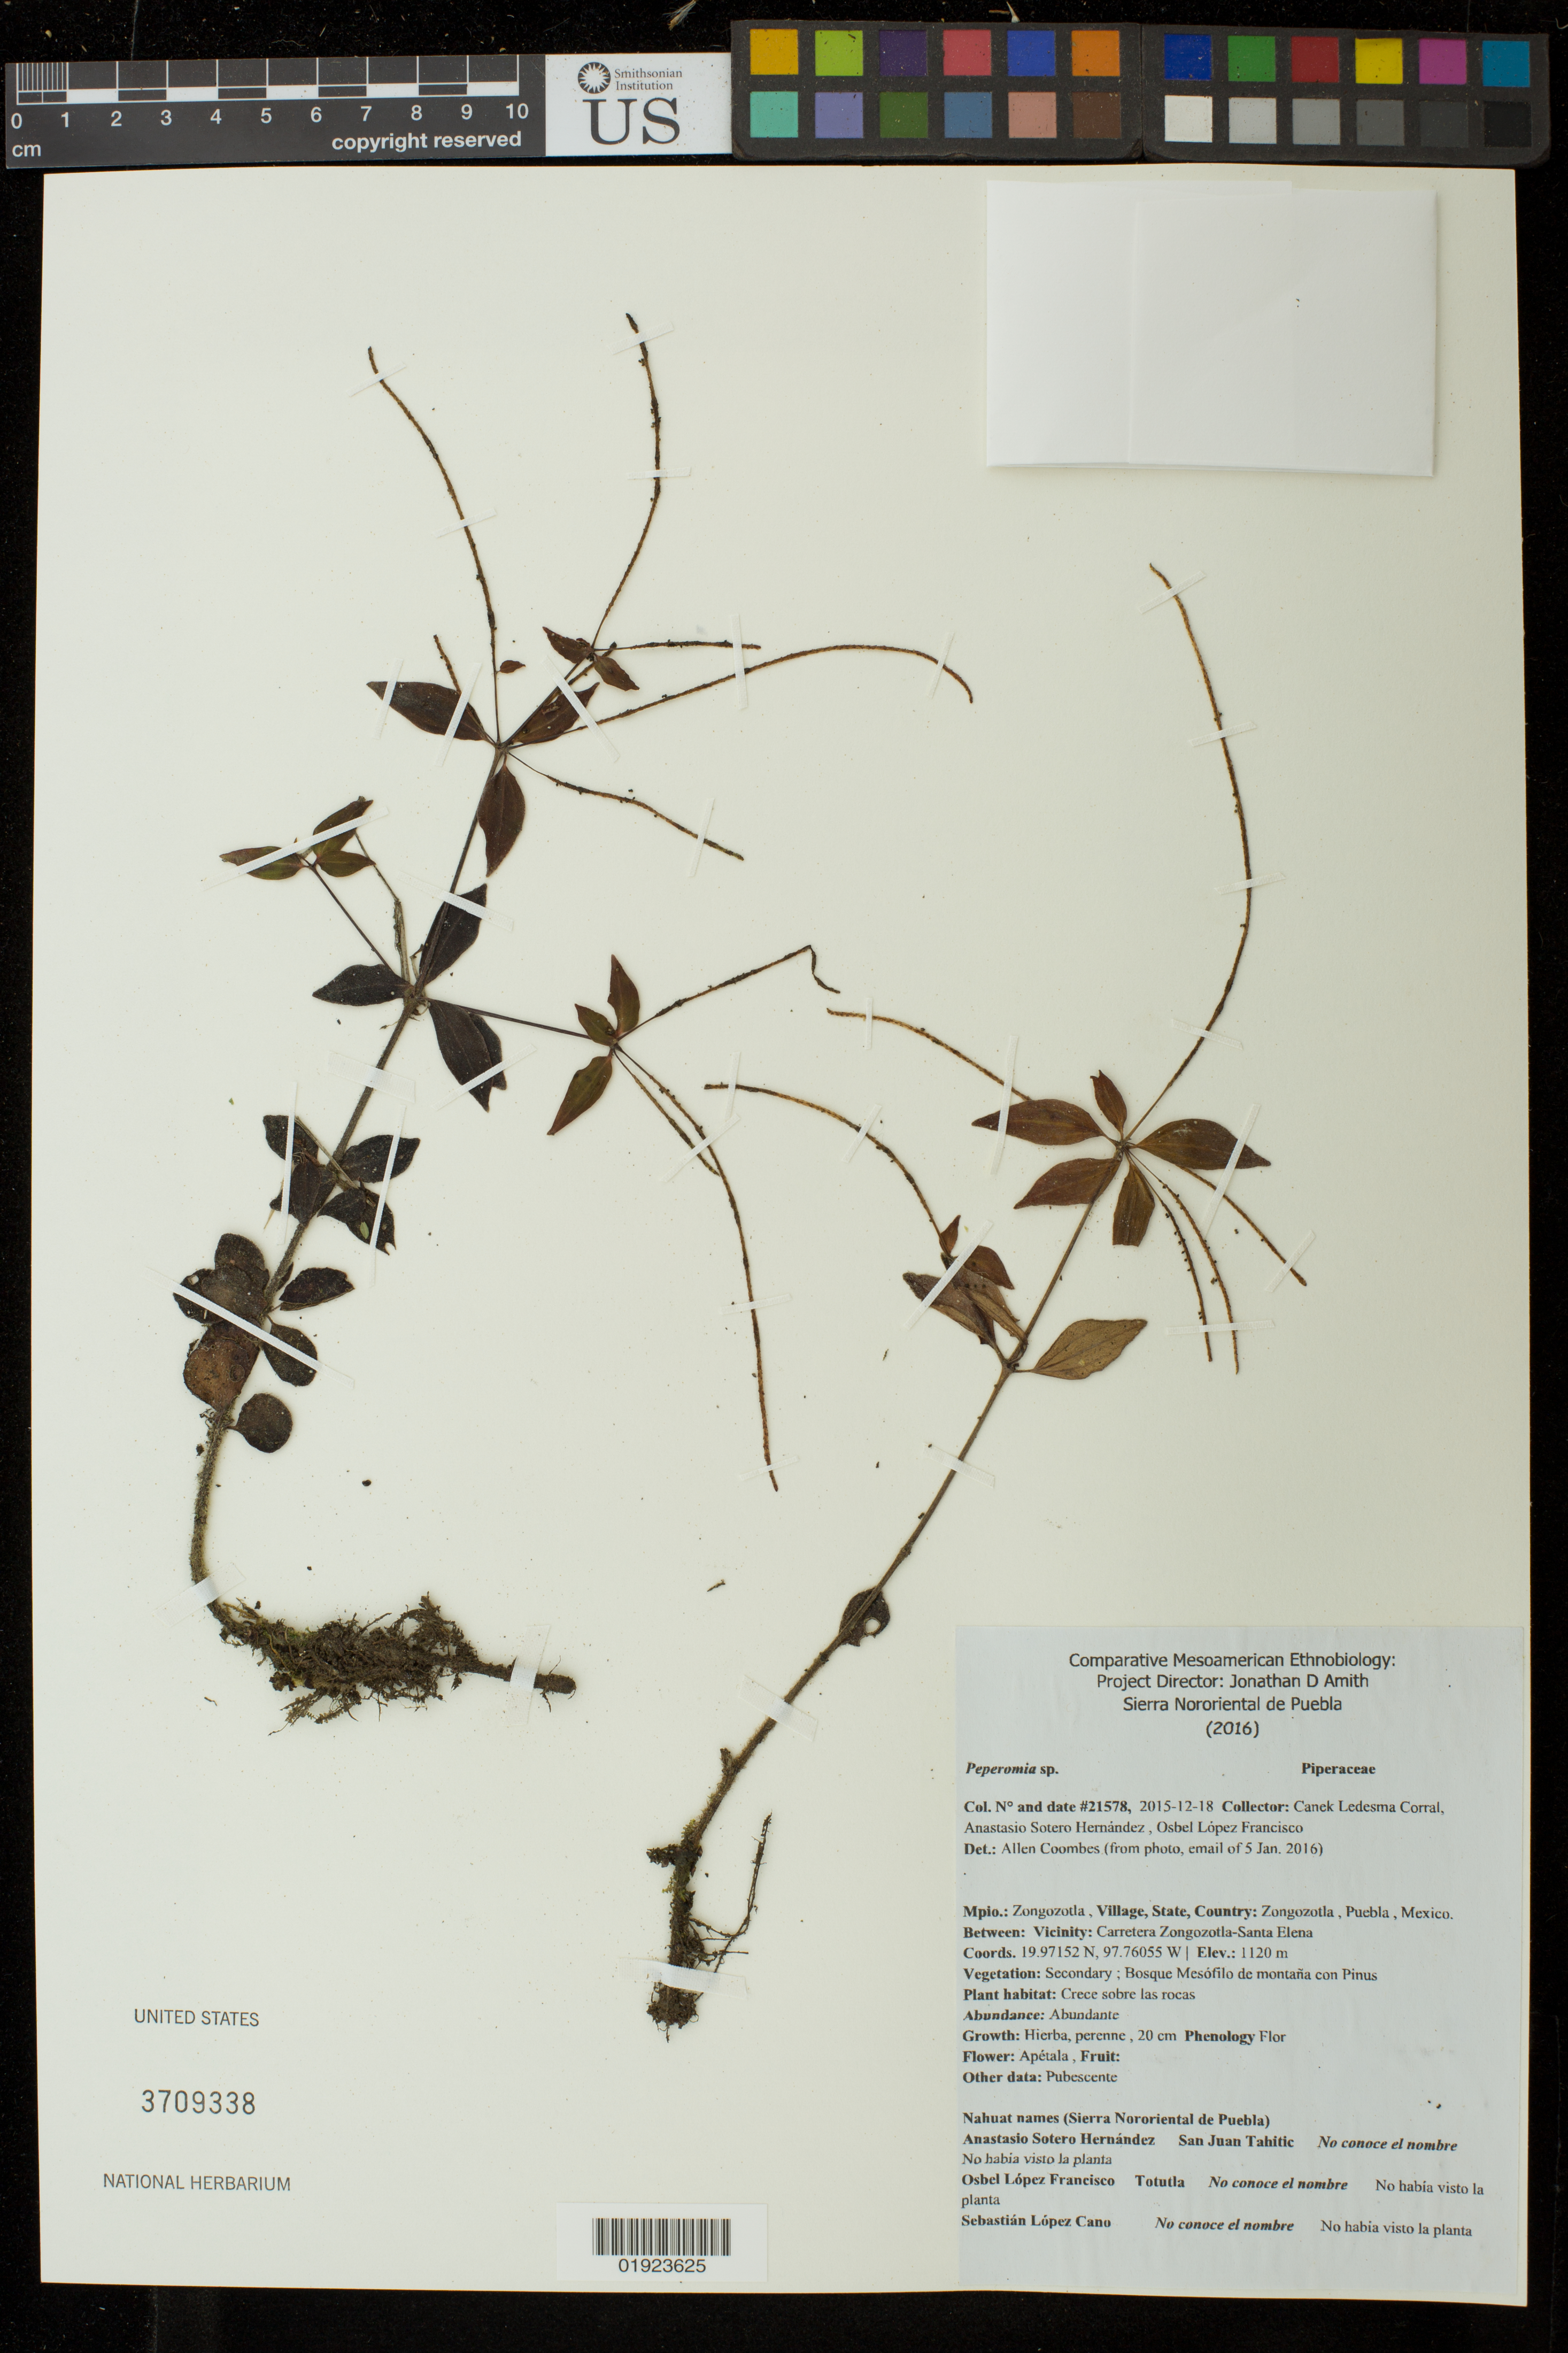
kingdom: Plantae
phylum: Tracheophyta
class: Magnoliopsida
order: Piperales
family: Piperaceae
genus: Peperomia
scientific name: Peperomia sp.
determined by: Coombes, Allen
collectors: Canek Ledesma C., A. Sotero H. & O. Francisco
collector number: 21578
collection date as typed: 2015-12-18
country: Mexico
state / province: Puebla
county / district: Zongozotla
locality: Zongozotla, Puebla, Mexico, Carretera Zongozotla-Santa Elena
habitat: Secondary; Bosque Mesofilo de montana con Pinus, crece sobre las rocas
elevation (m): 1120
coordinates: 19.97152N, 97.76055W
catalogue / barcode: US 3709338